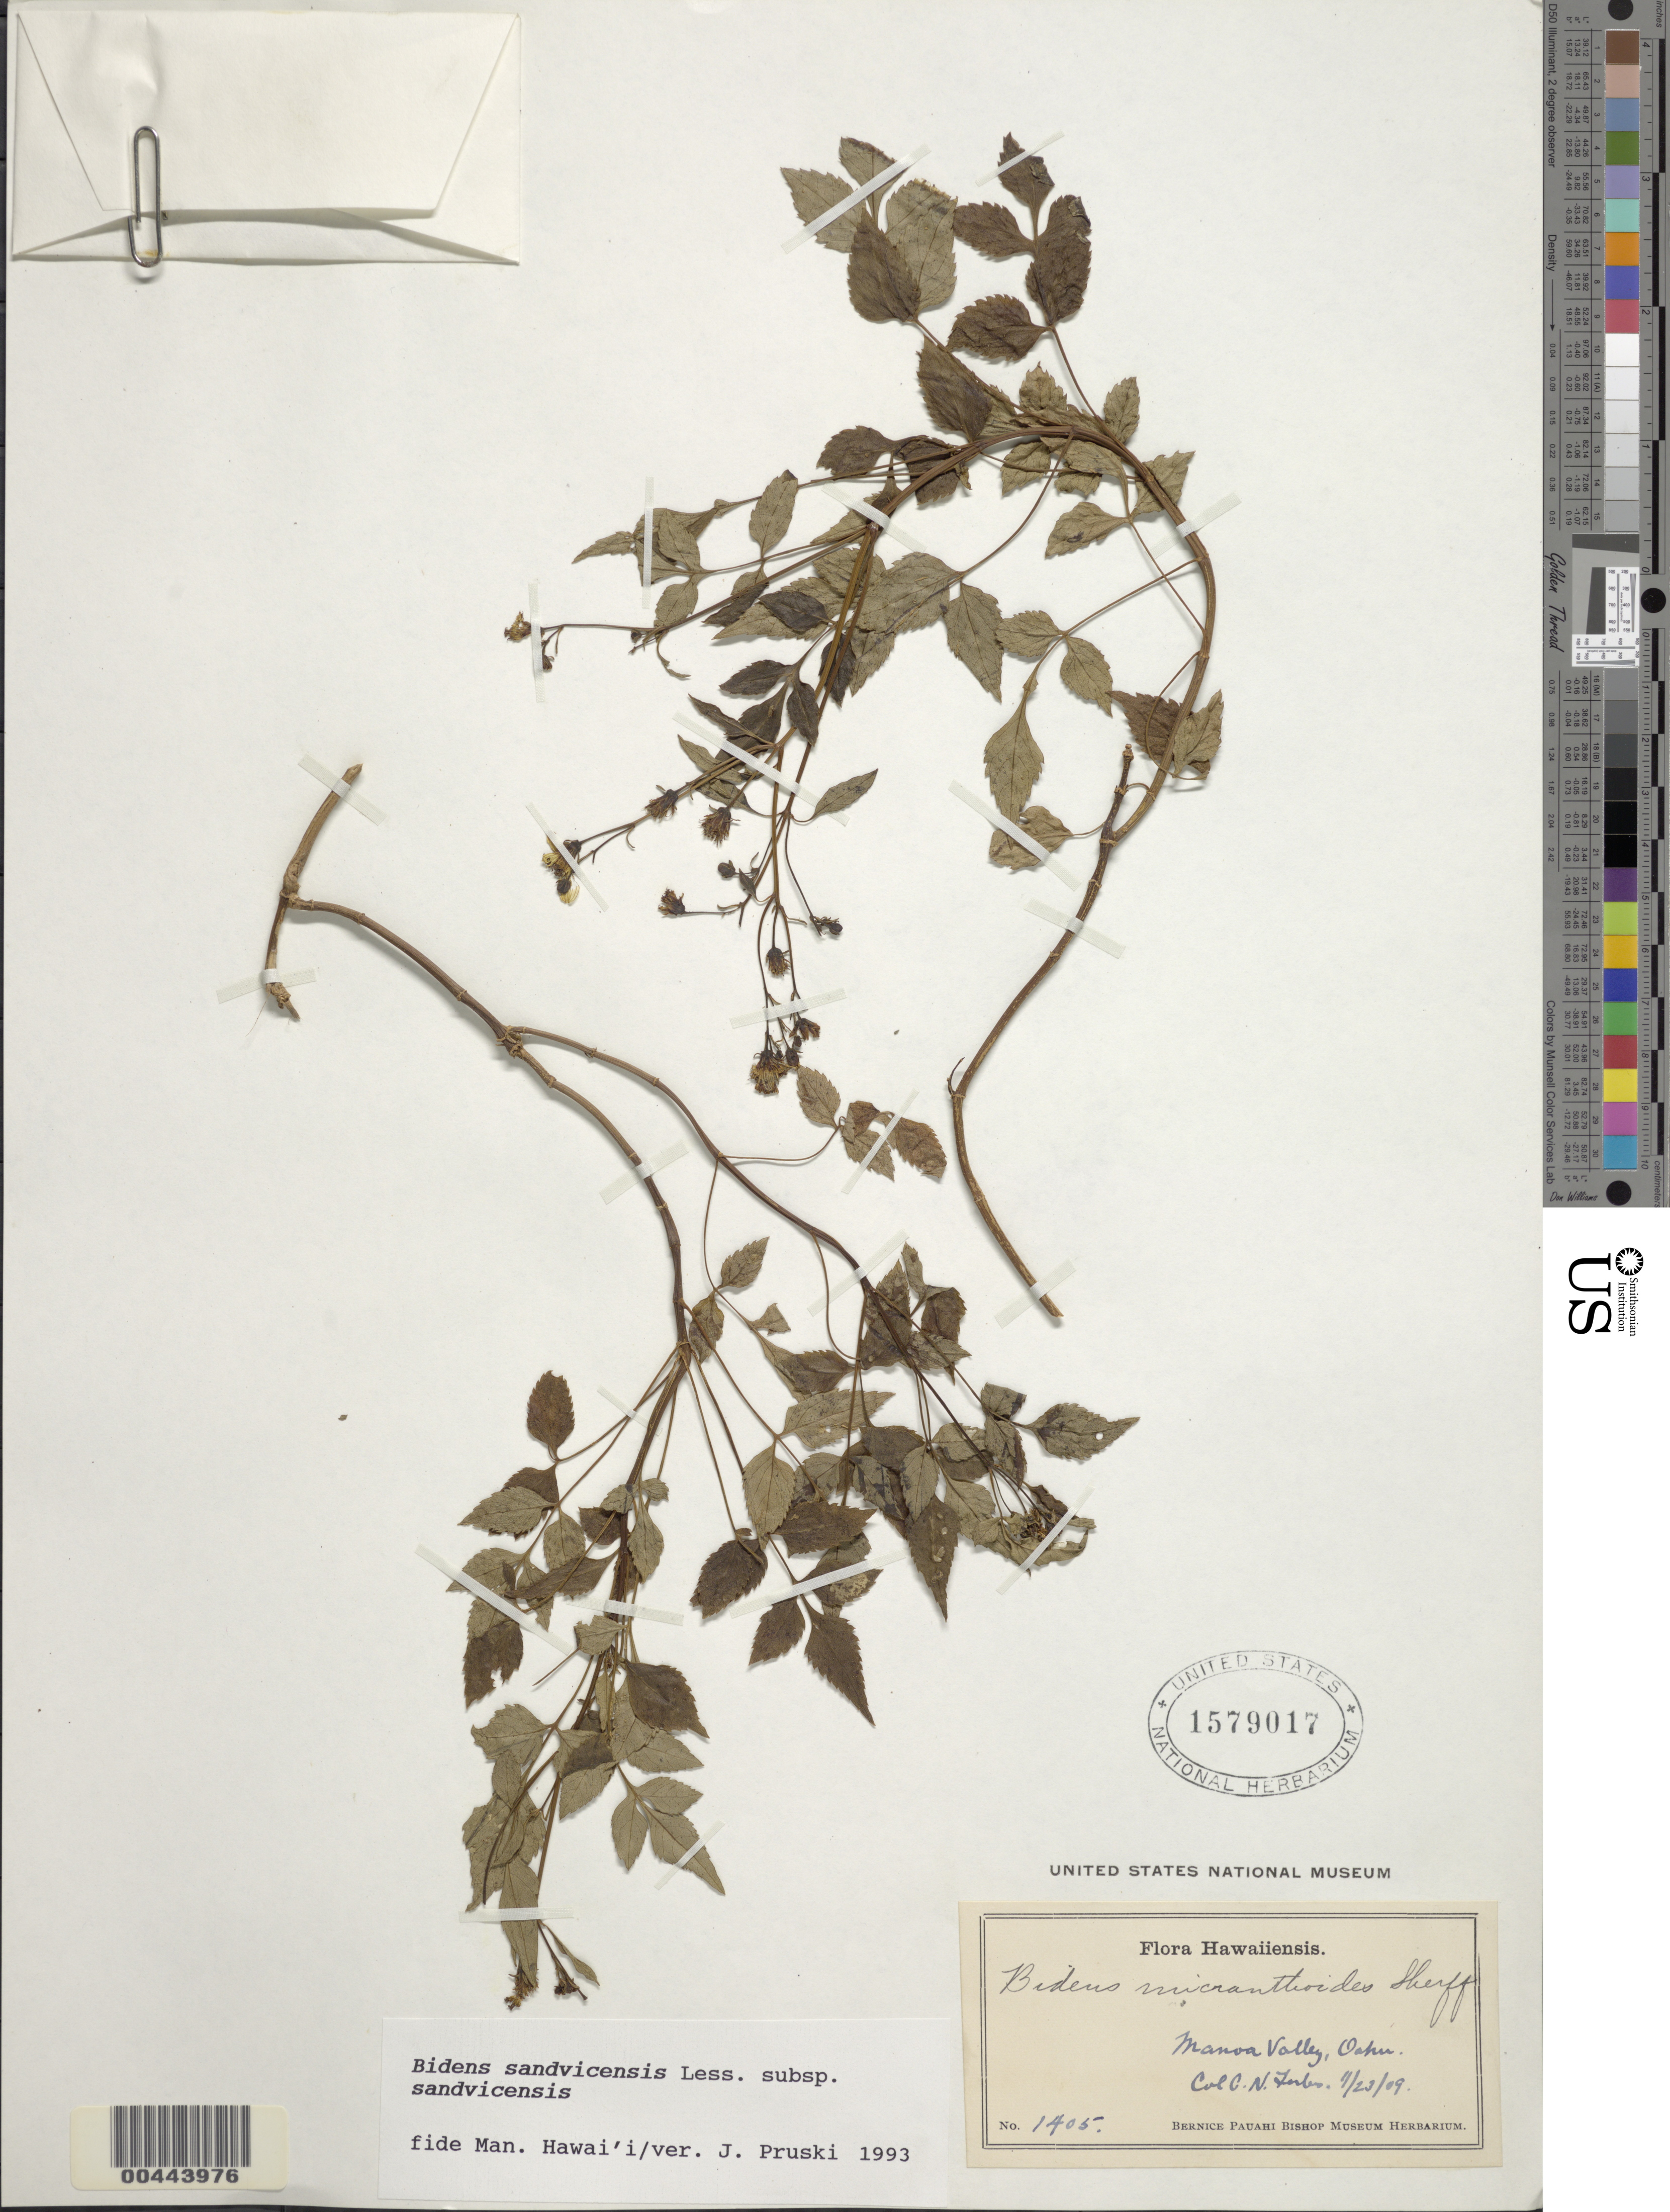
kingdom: Plantae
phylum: Tracheophyta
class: Magnoliopsida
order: Asterales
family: Asteraceae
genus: Bidens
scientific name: Bidens sandvicensis subsp. sandvicensis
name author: Less.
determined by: Pruski, J. F.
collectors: C. N. Forbes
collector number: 1405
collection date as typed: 23 Jul 1909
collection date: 1909-07-23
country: United States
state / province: Hawaii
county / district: Honolulu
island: Oahu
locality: Manoa Valley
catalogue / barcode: US 1579017